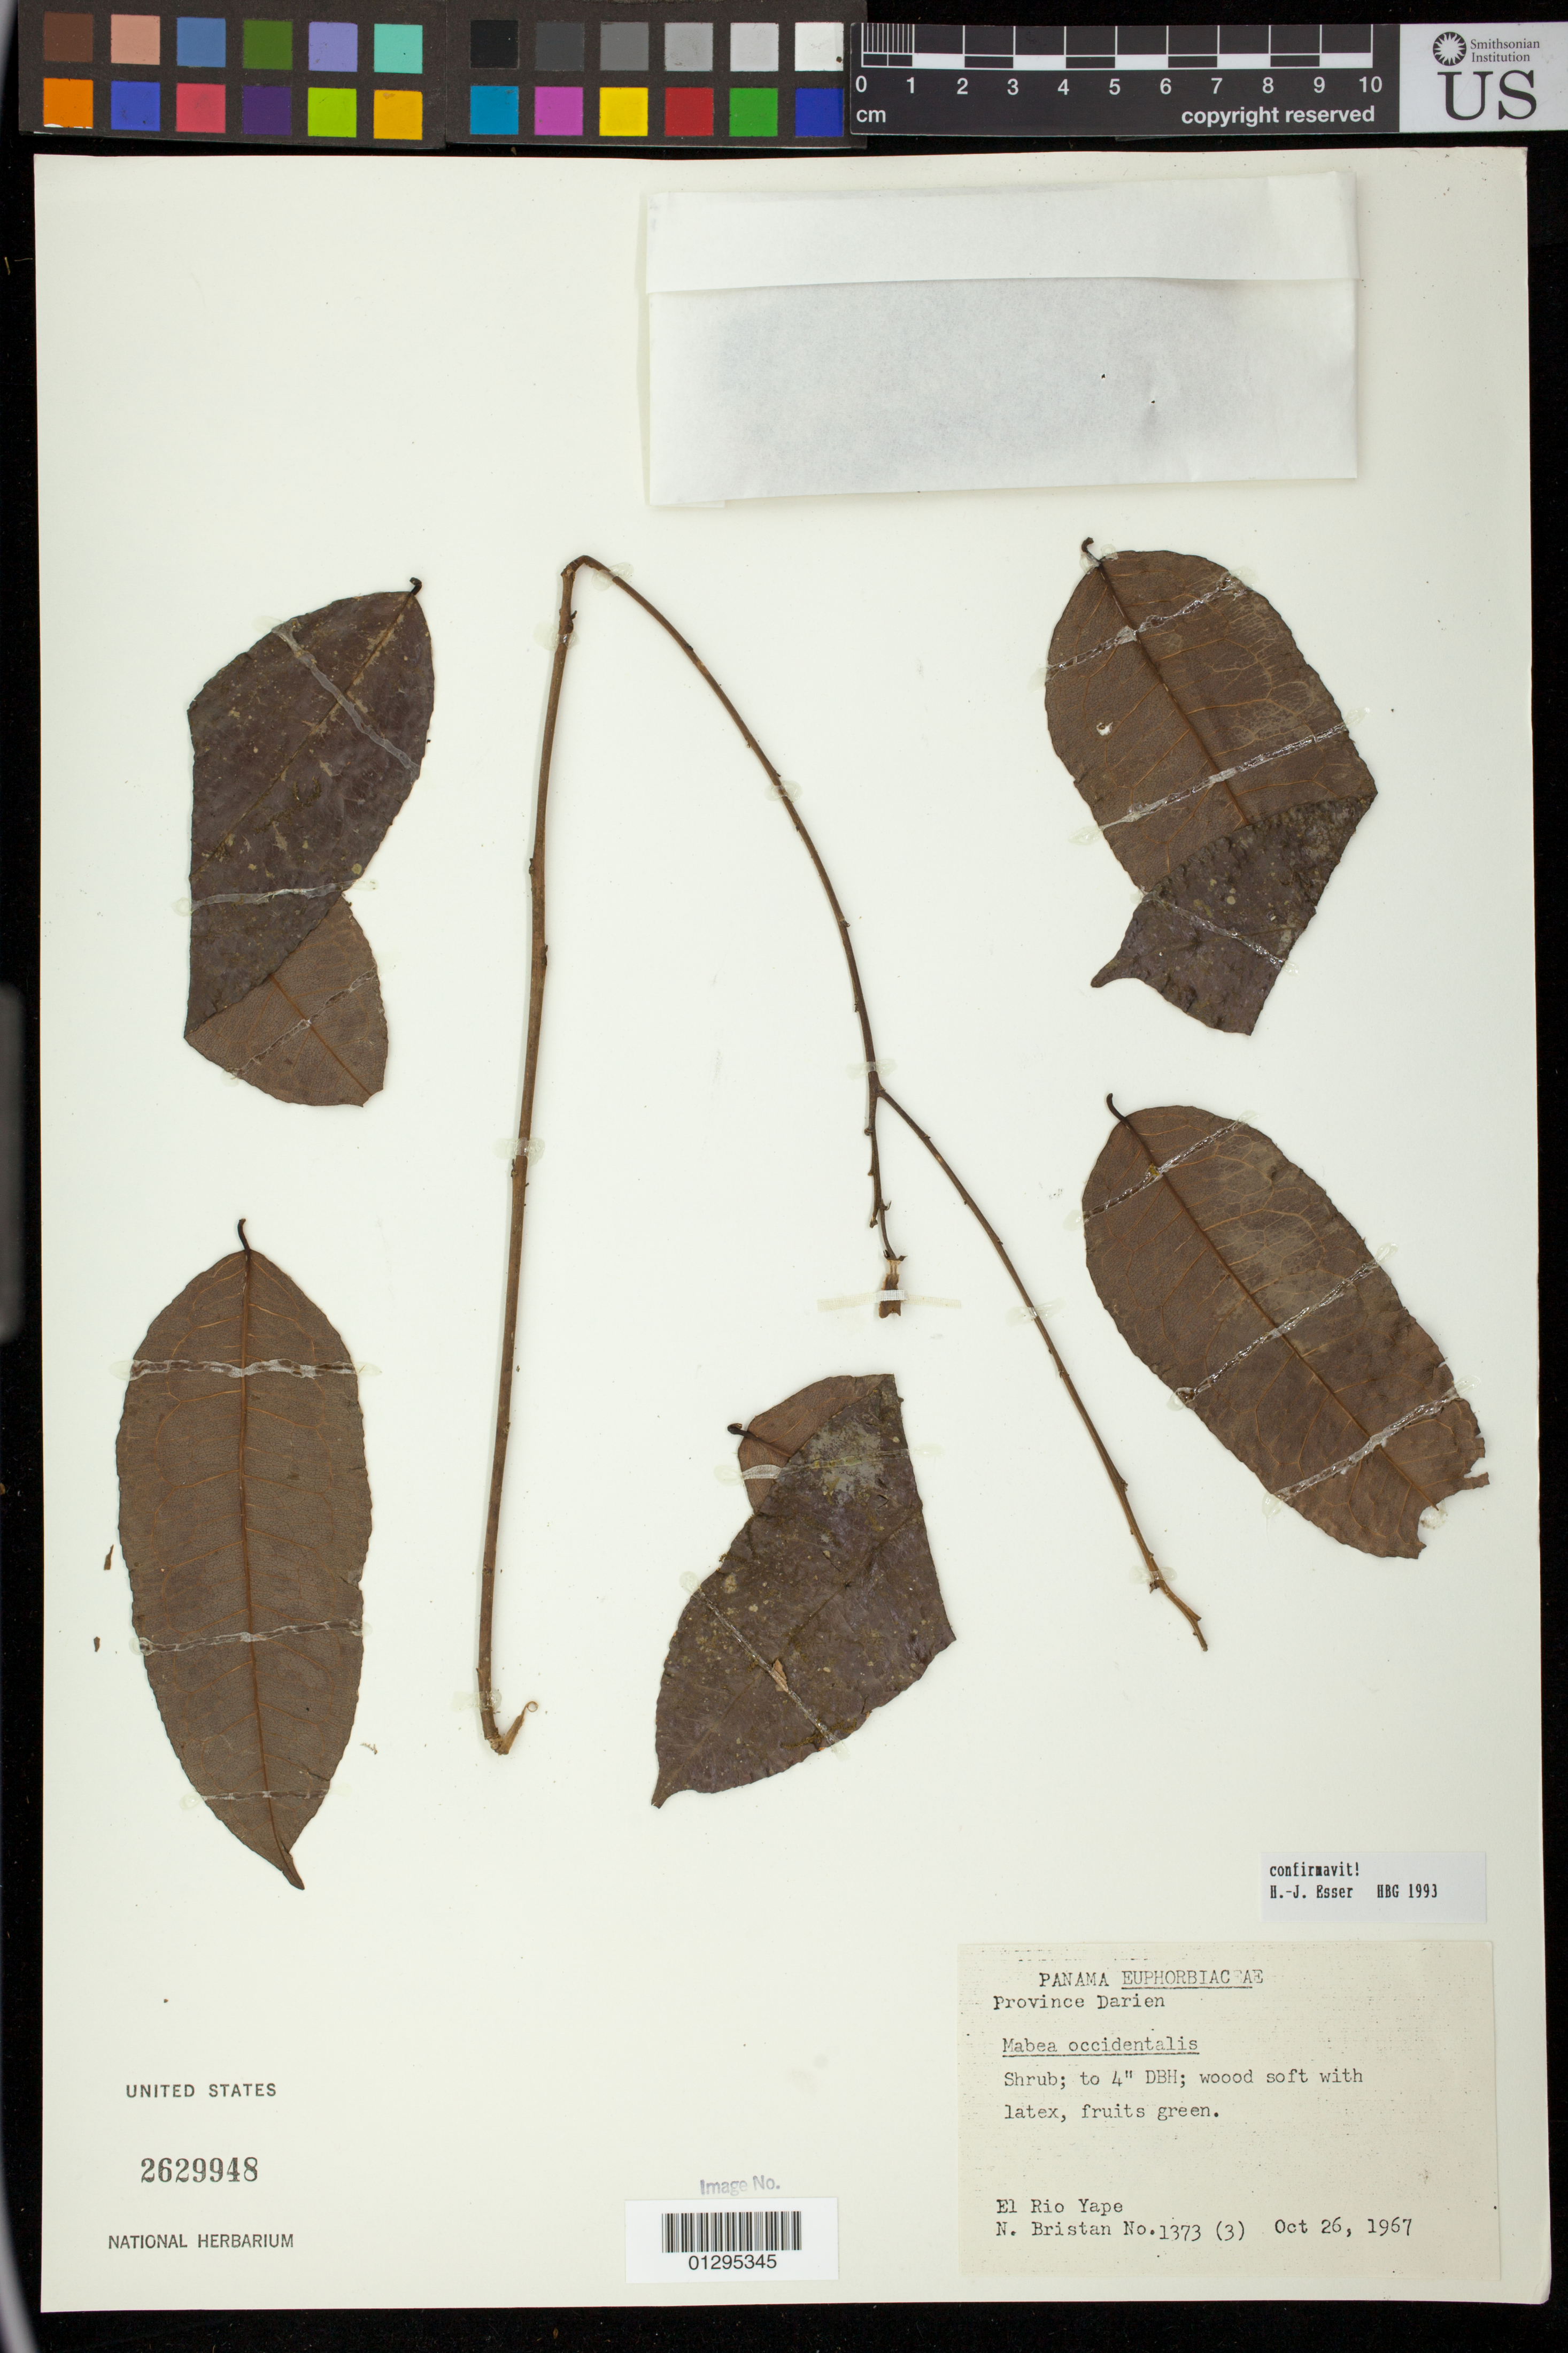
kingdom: Plantae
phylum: Tracheophyta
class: Magnoliopsida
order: Malpighiales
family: Euphorbiaceae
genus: Mabea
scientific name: Mabea occidentalis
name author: Benth.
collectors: N. Bristan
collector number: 1373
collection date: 1967-10-26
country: Panama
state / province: Emberá-Wounaan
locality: El Rio Yape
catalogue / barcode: US 2629948